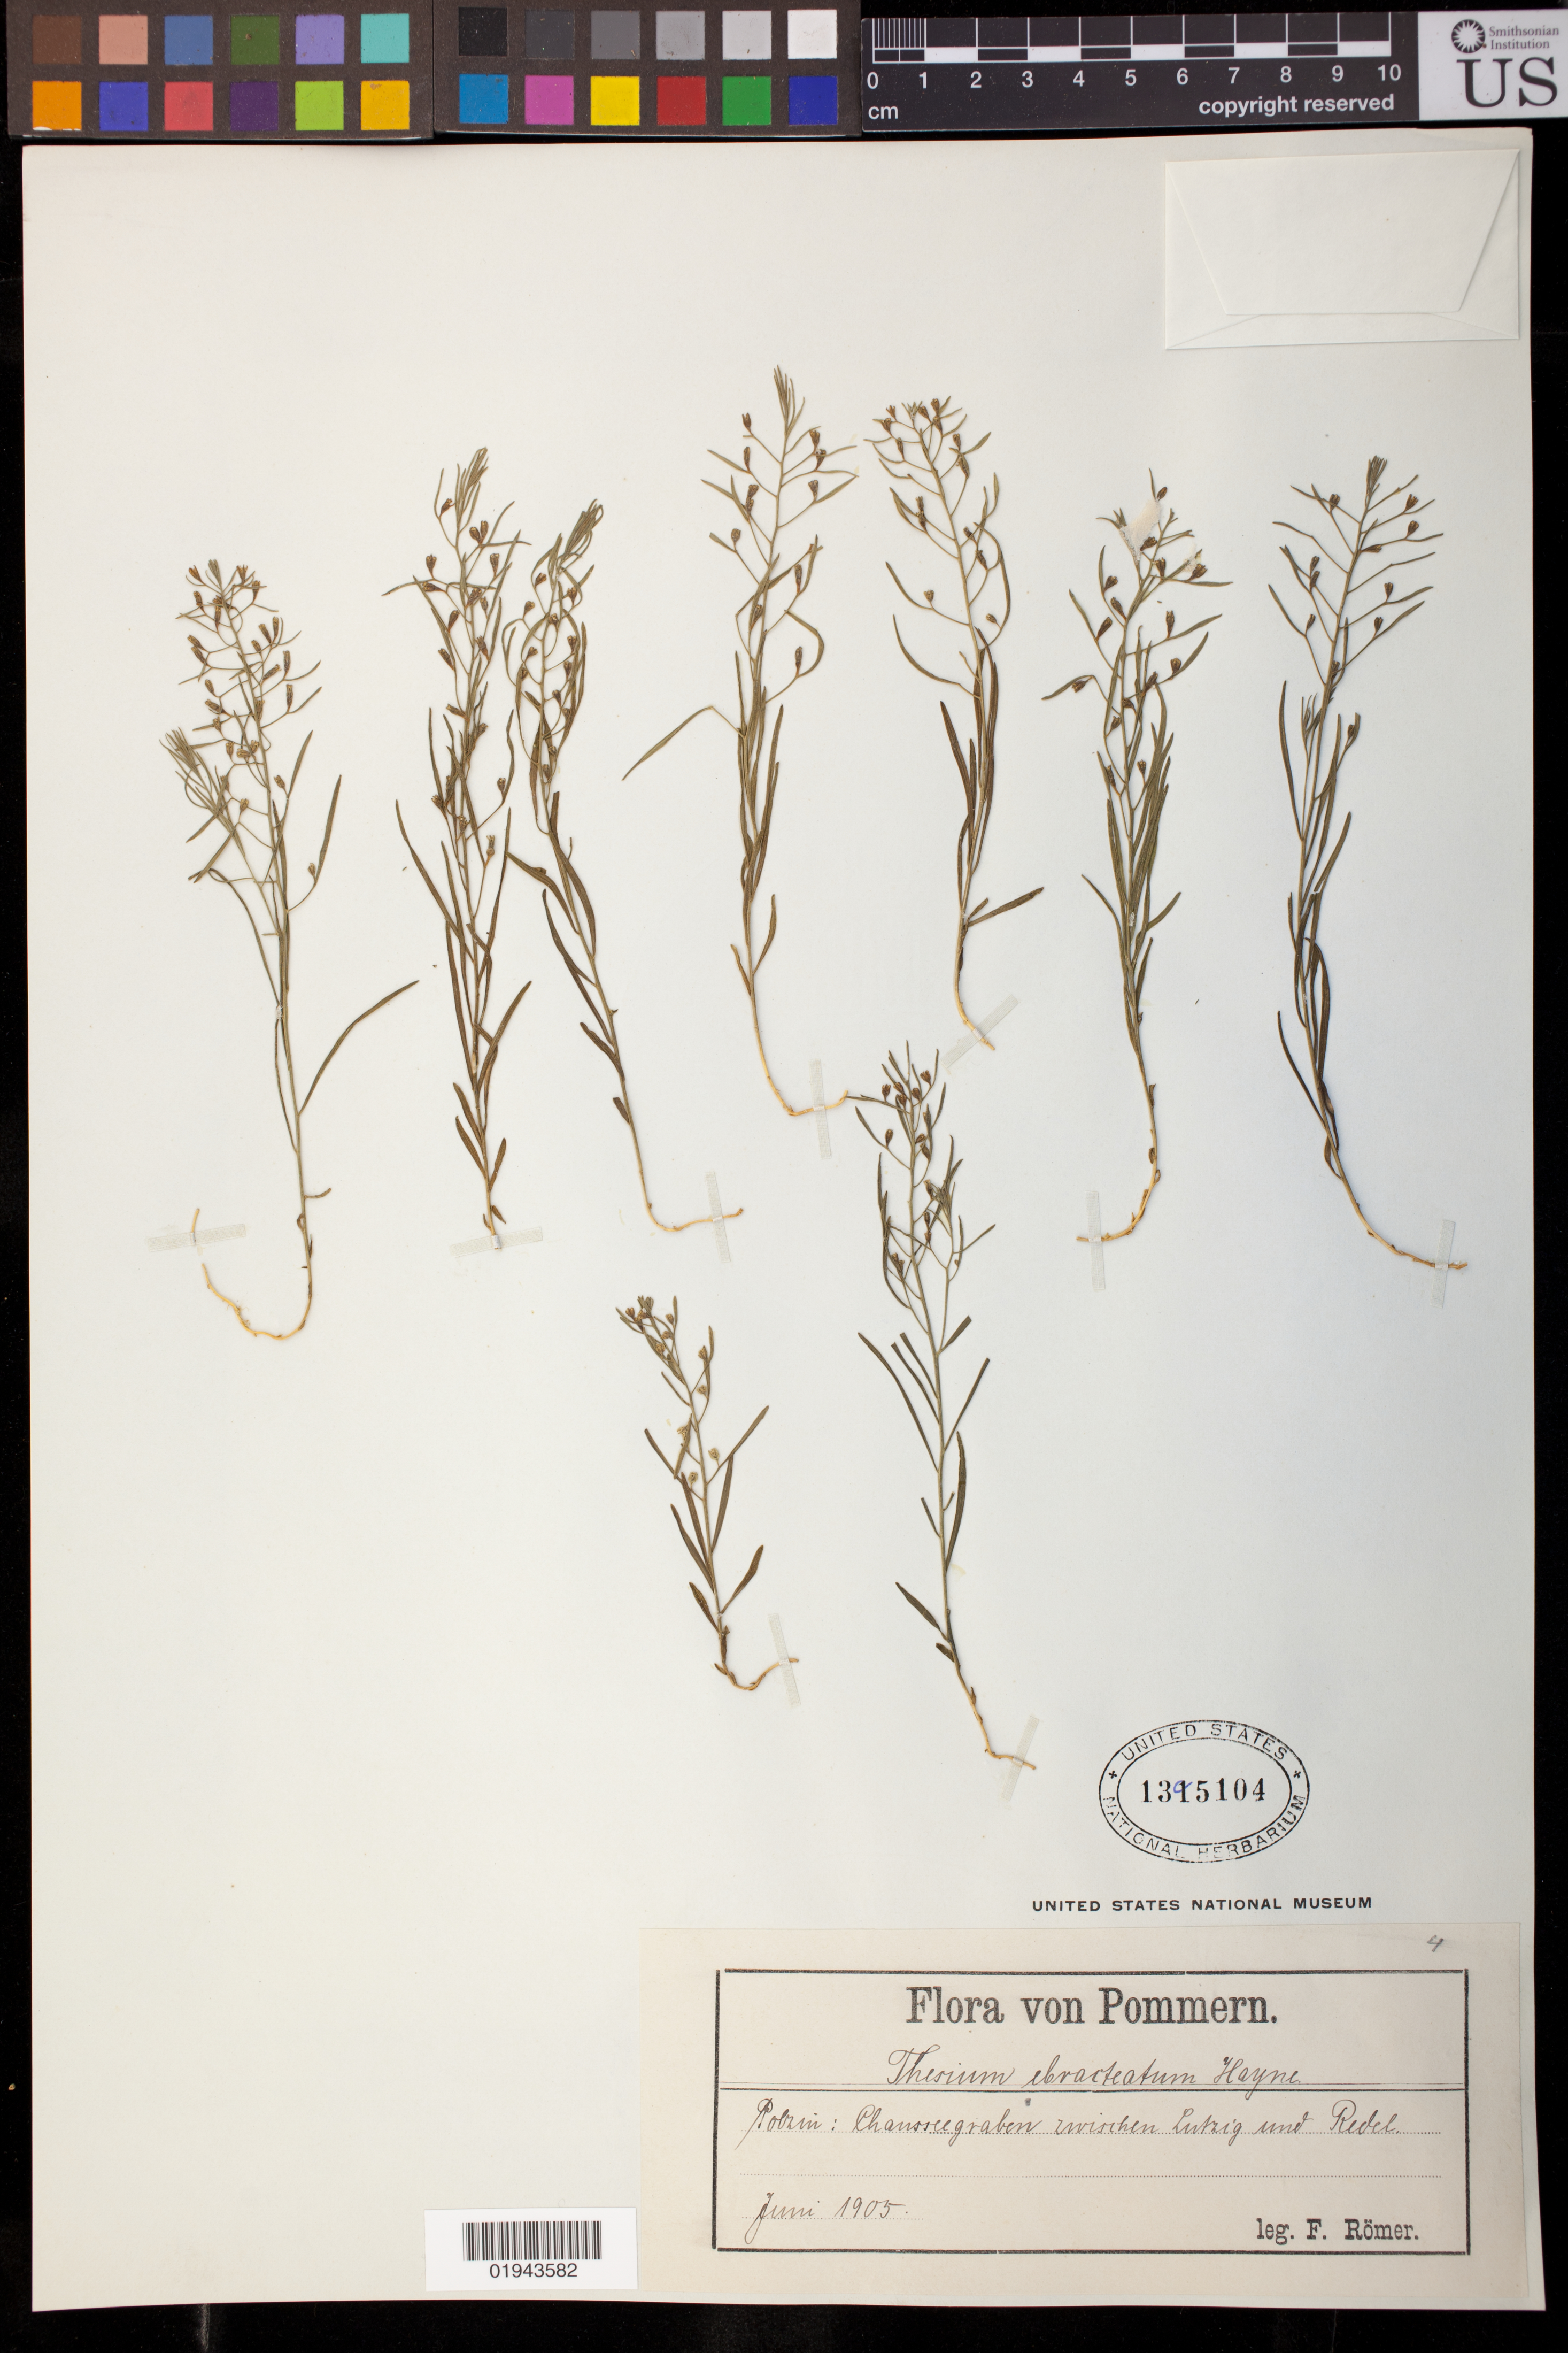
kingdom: Plantae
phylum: Tracheophyta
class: Magnoliopsida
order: Santalales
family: Thesiaceae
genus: Thesium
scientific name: Thesium ebracteatum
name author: Hayne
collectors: F. Romer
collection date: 1905-06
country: Poland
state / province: Zachodniopomorskie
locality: Robzin: Chaussee graben zwischen Lutzig und Redel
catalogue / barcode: US 1395104